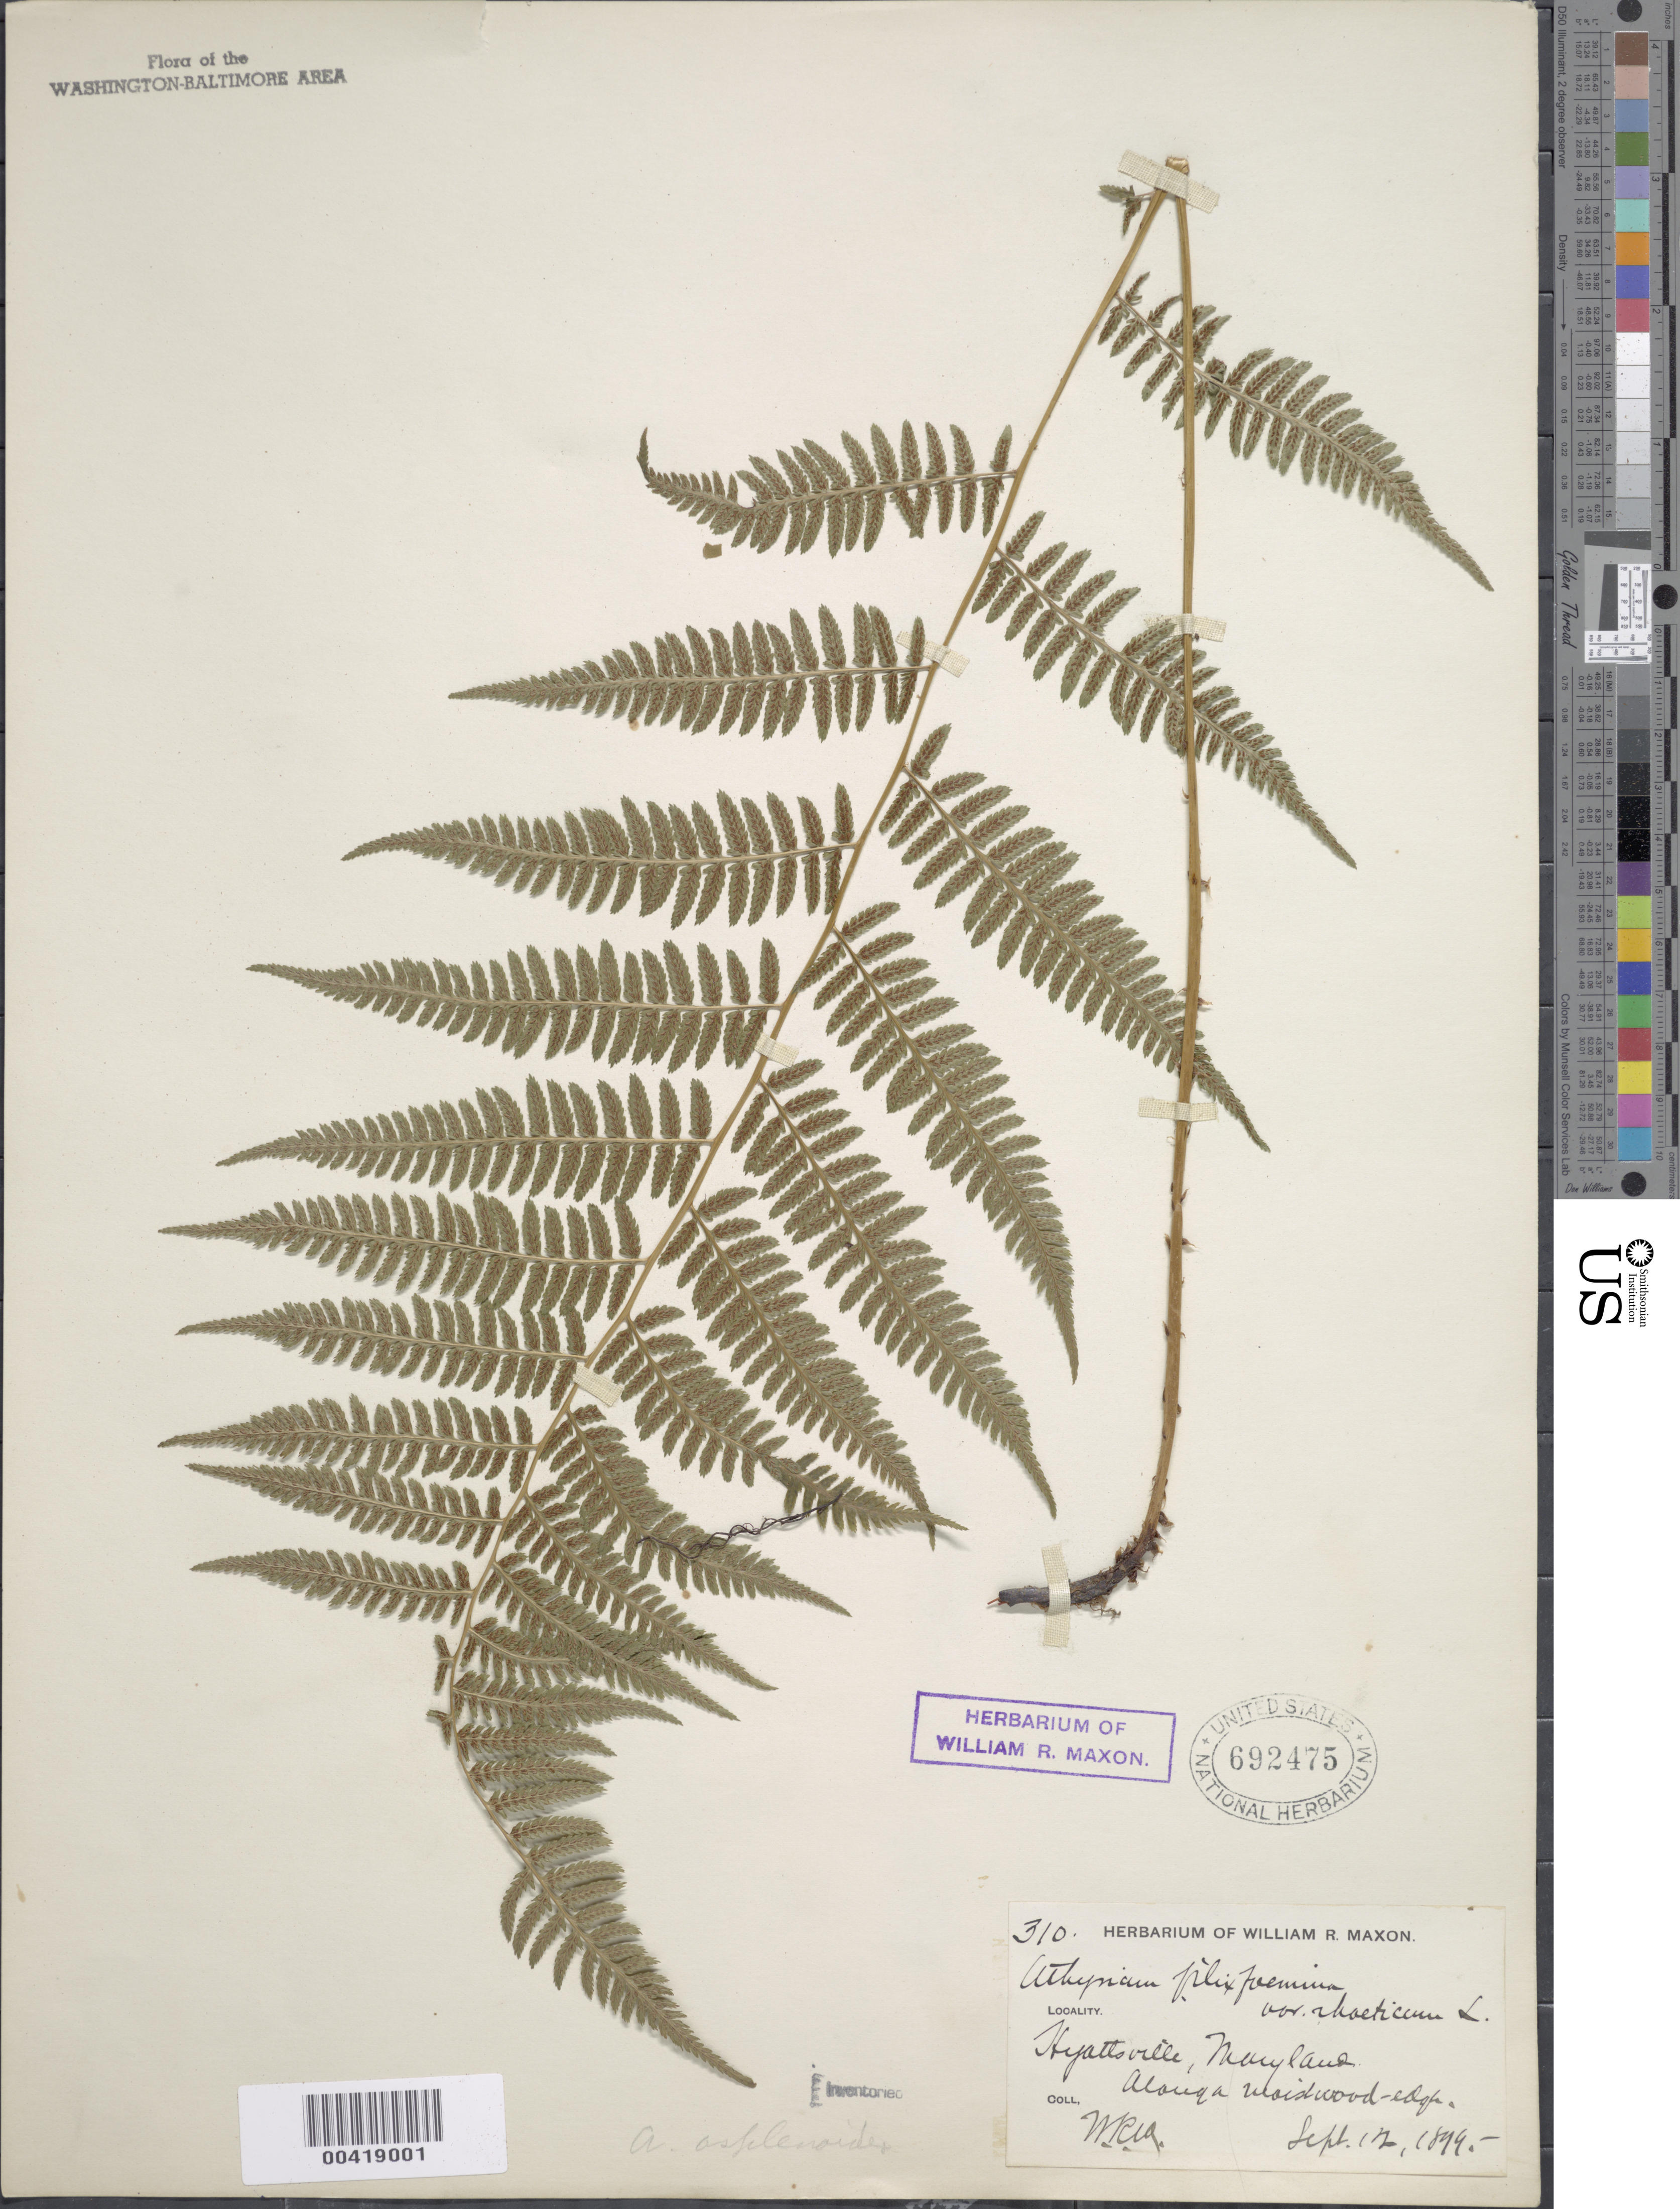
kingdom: Plantae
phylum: Tracheophyta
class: Polypodiopsida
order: Polypodiales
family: Athyriaceae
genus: Athyrium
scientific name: Athyrium filix-femina var. asplenioides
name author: (Michx.) Farw.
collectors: W. R. Maxon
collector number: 310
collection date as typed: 12 Sep 1899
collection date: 1899-09-12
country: United States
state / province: Maryland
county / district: Prince George's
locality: Hyattsville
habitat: Along moist woodedge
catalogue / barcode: US 692475